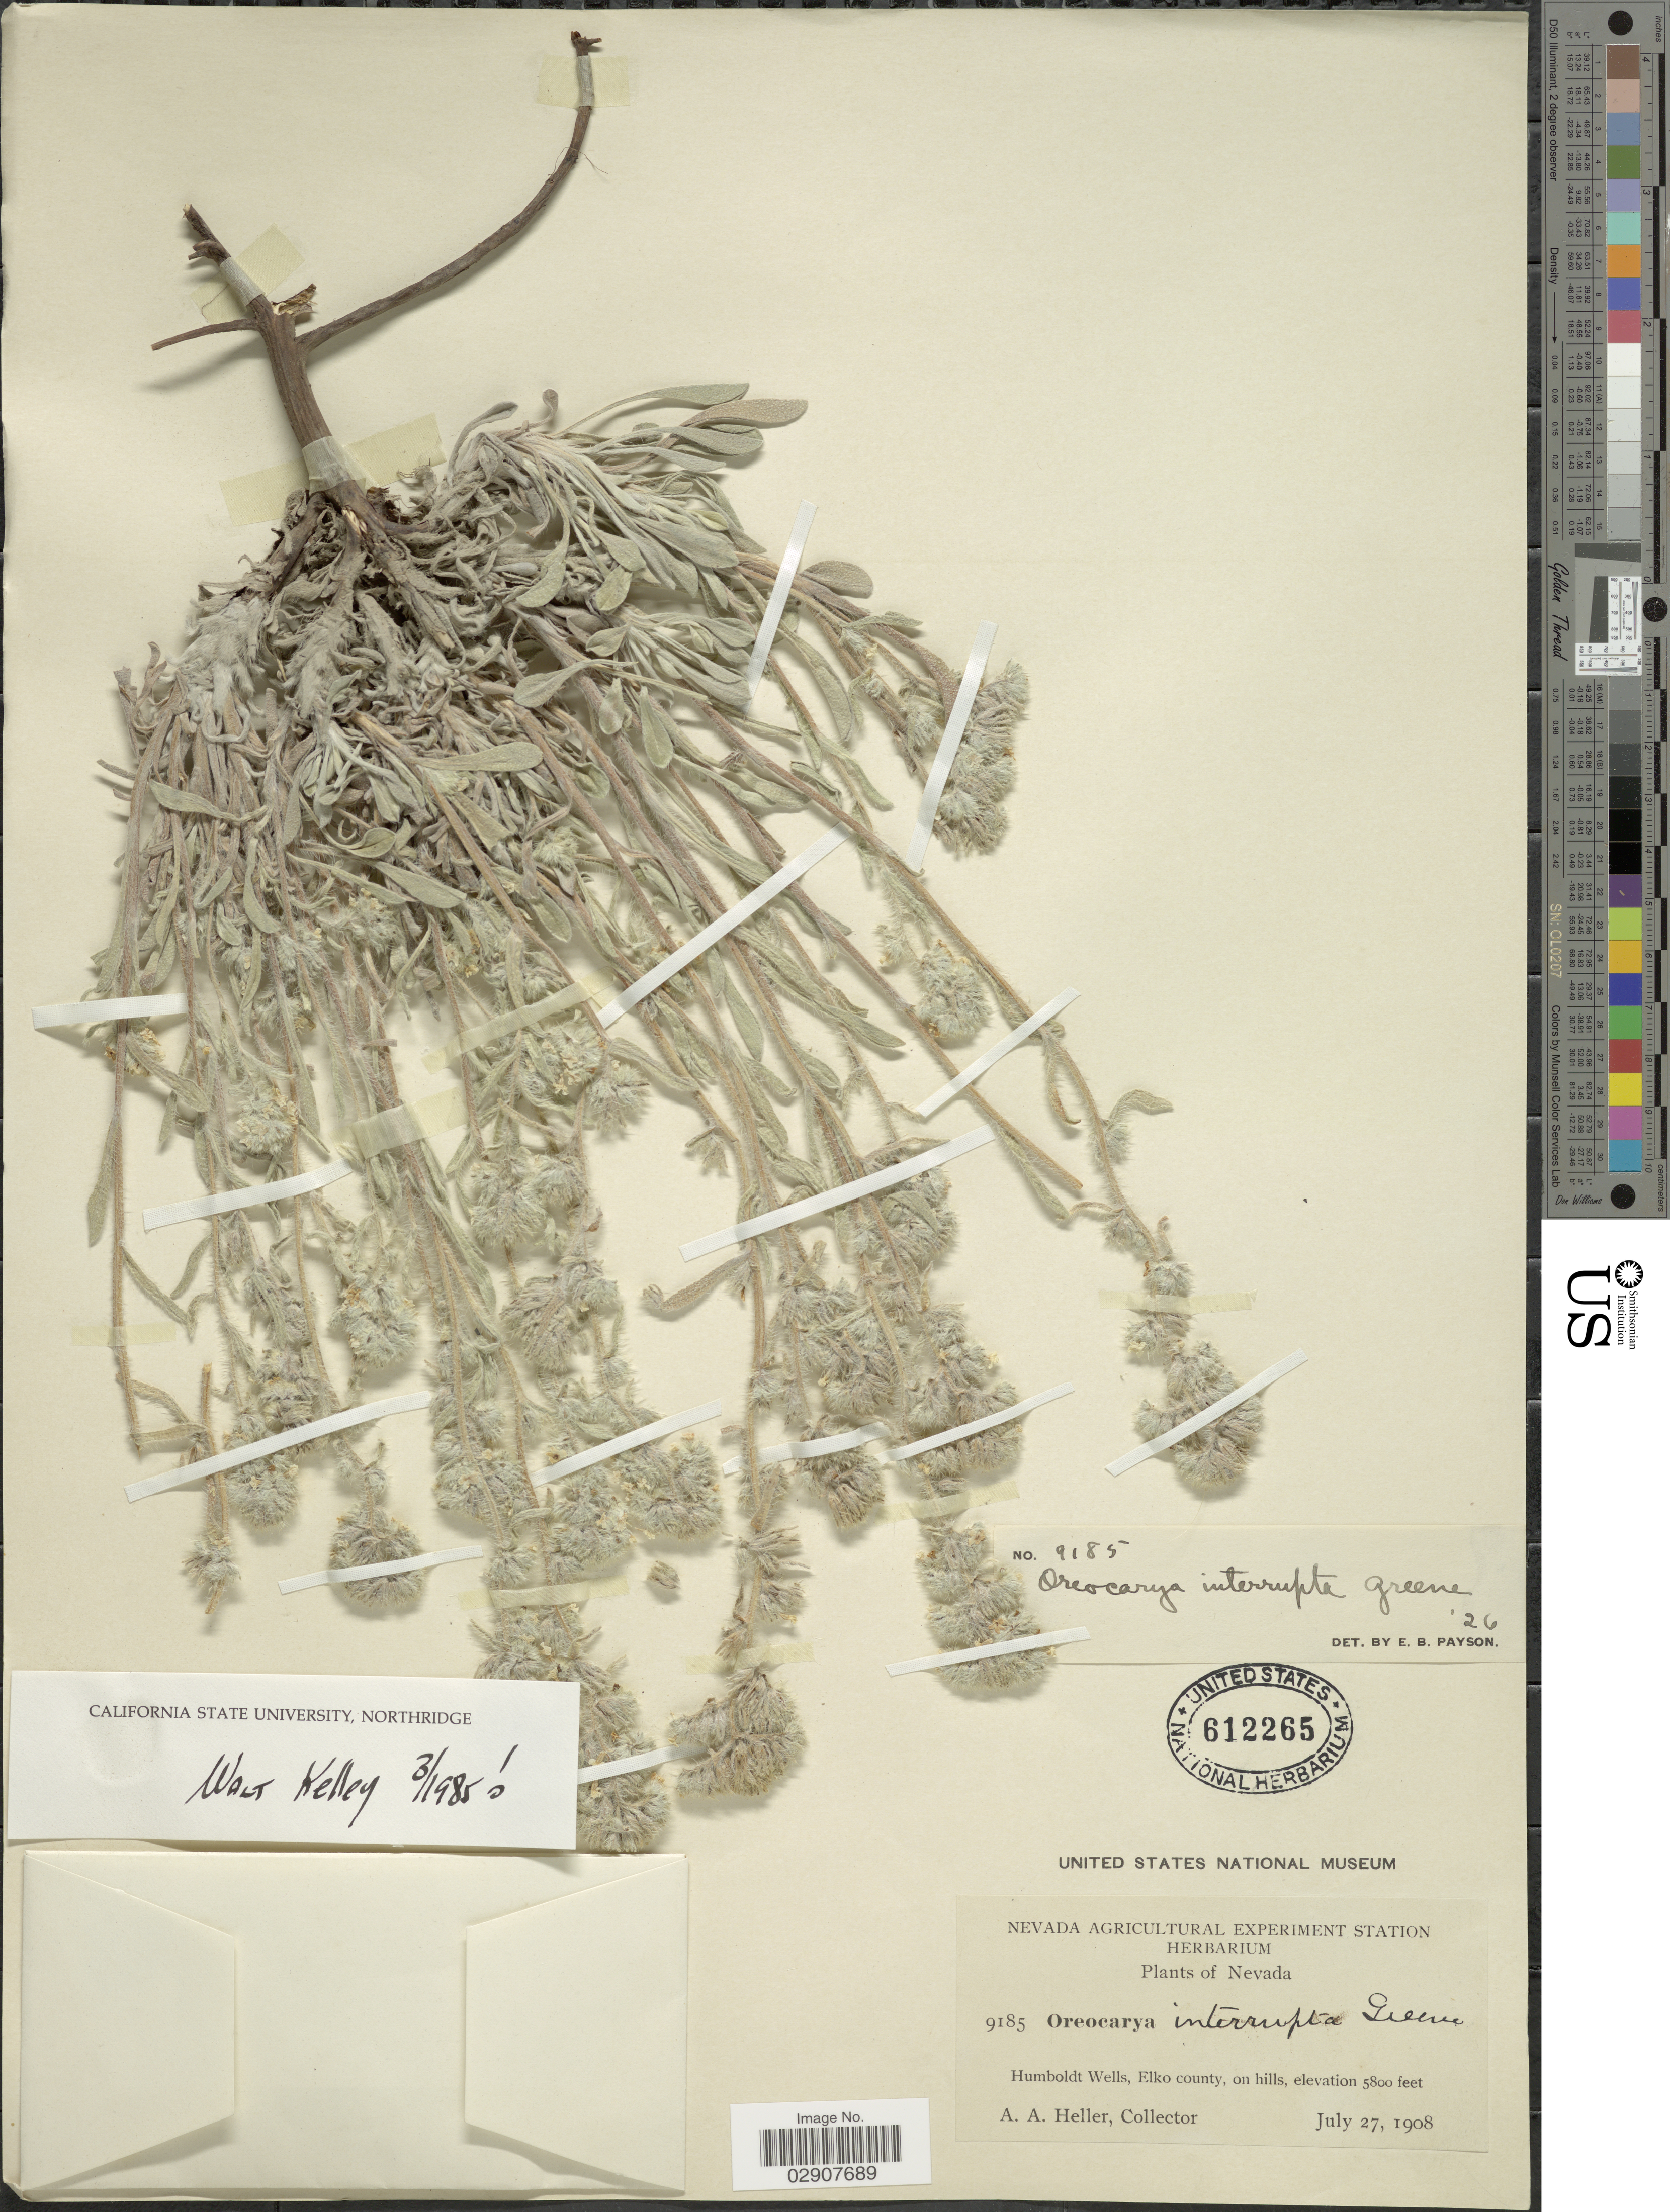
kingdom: Plantae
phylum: Tracheophyta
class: Magnoliopsida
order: Boraginales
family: Boraginaceae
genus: Cryptantha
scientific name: Cryptantha interrupta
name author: (C.W. Greene) Payson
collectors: A. A. Heller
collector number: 9185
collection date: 1908-07-27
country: United States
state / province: Nevada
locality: Humboldt Wells, Elko county.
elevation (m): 1768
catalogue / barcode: US 612265